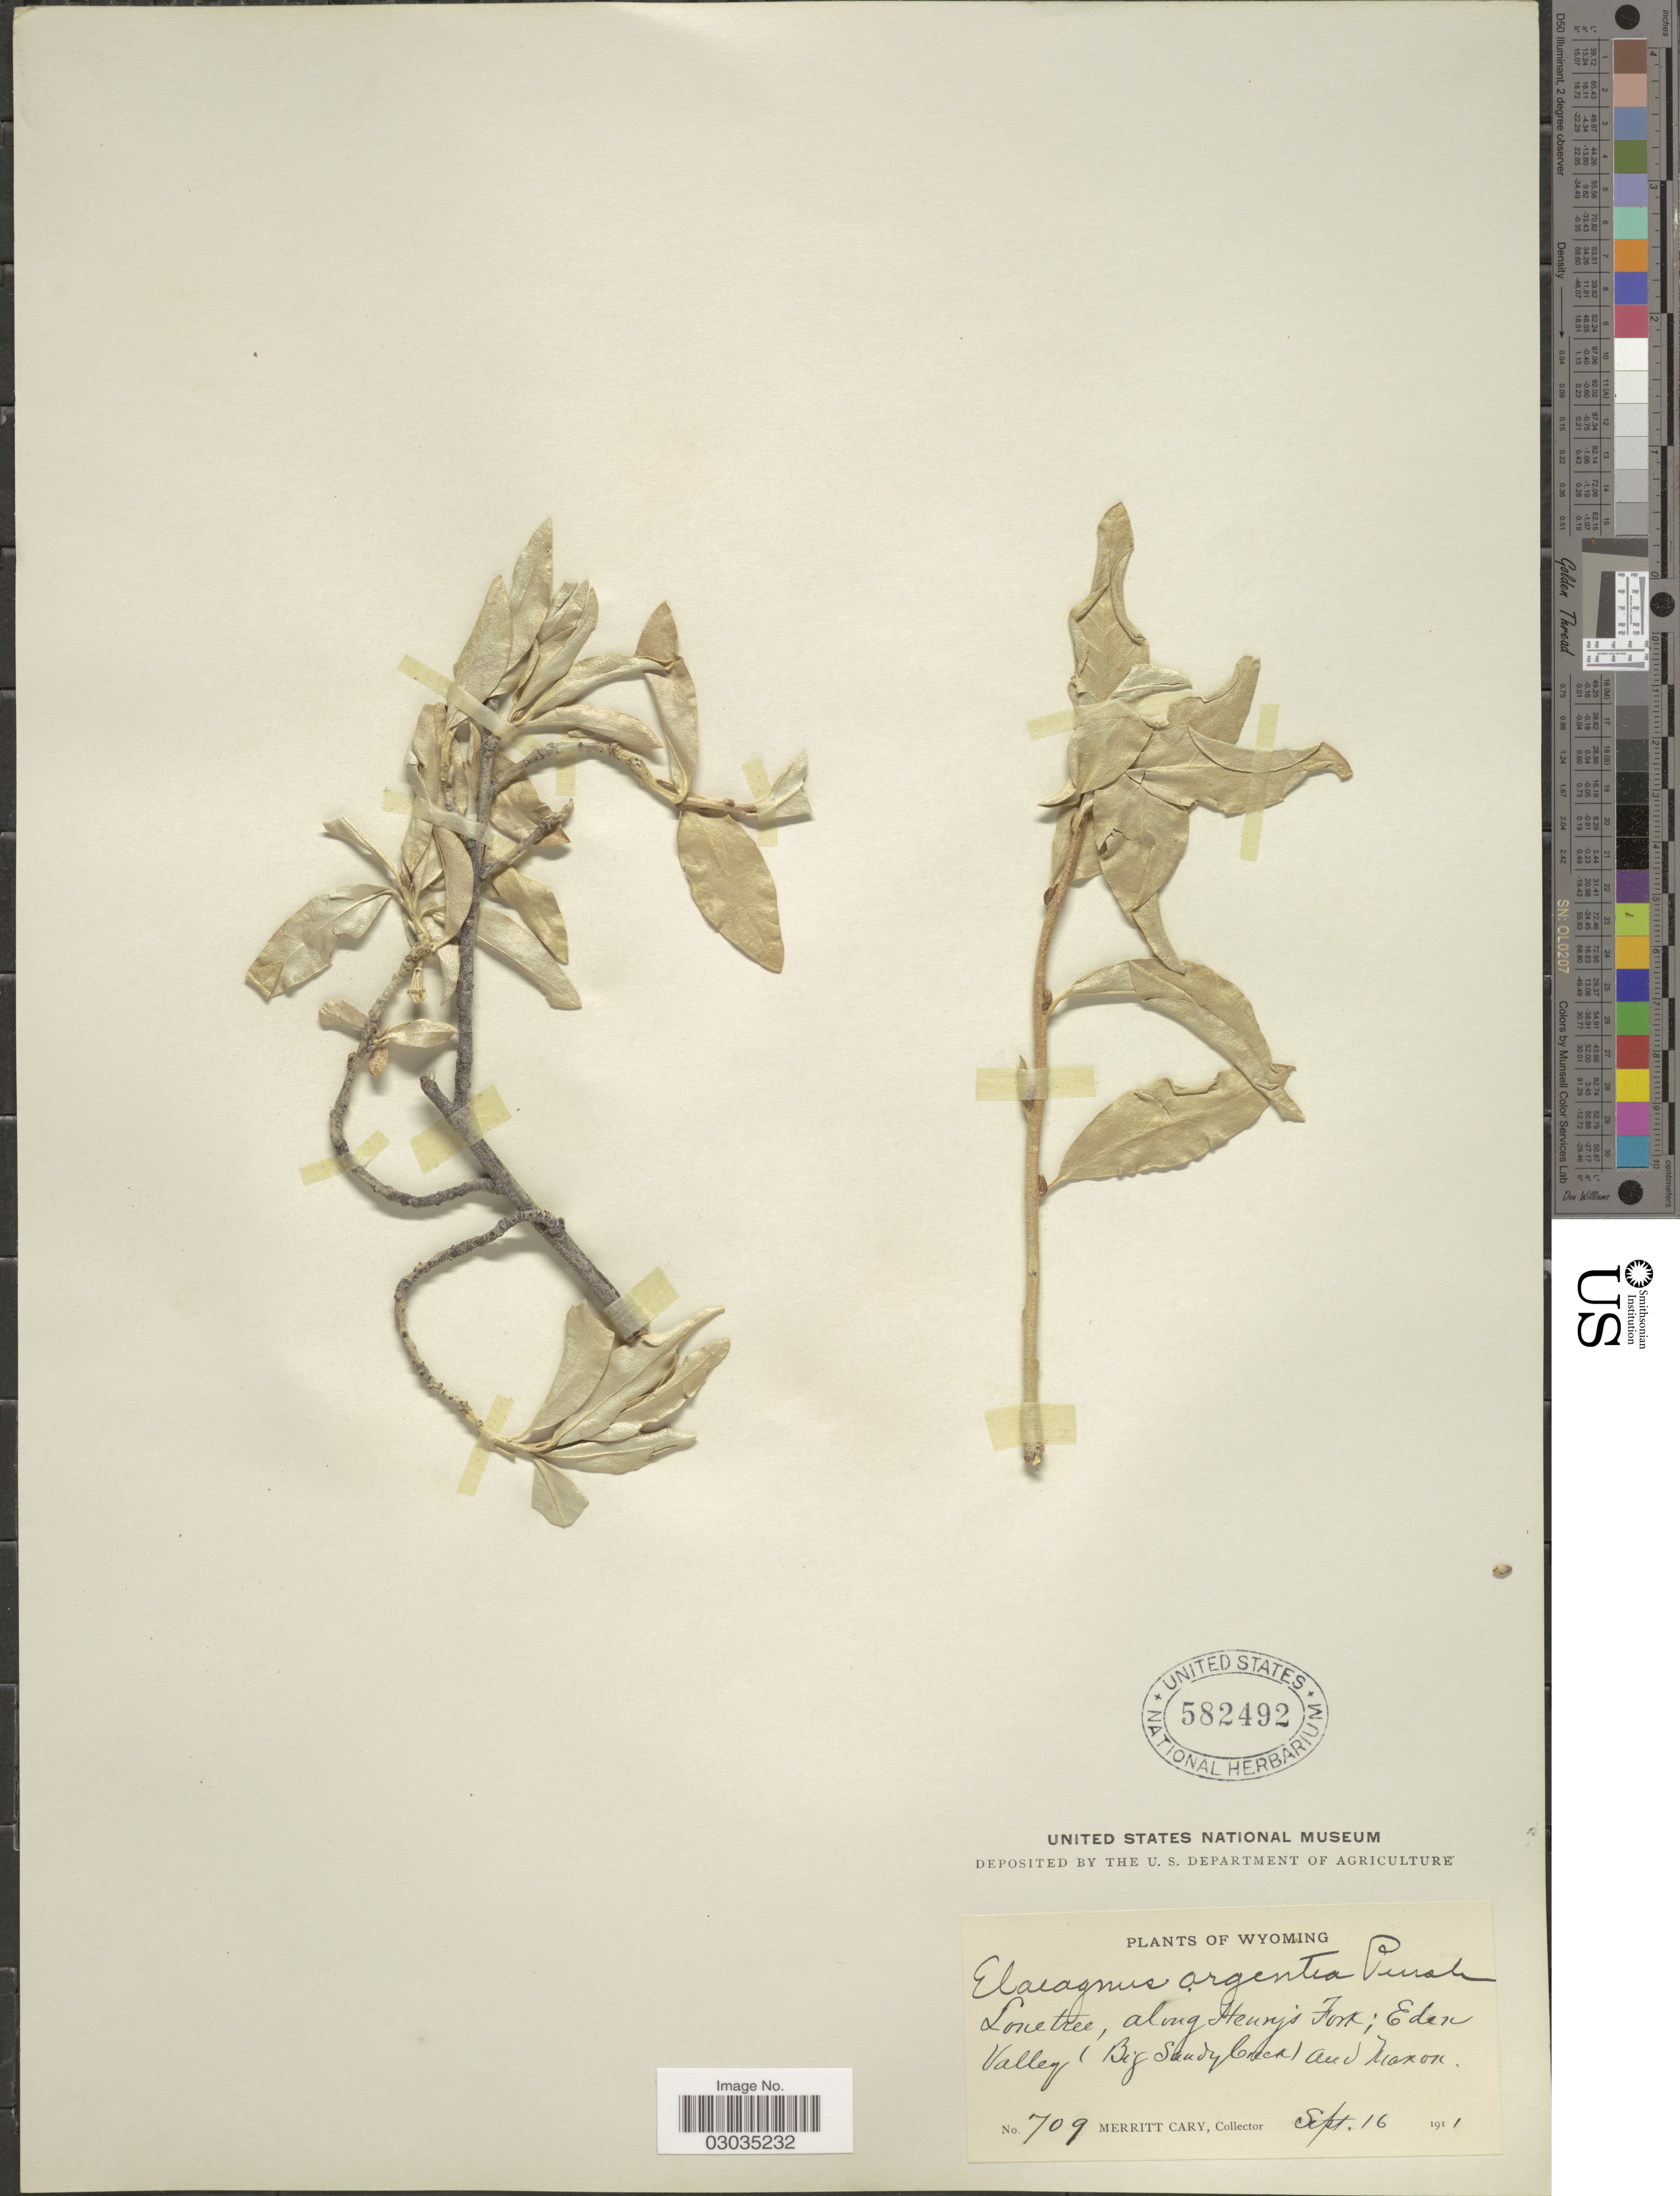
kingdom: Plantae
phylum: Tracheophyta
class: Magnoliopsida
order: Rosales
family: Elaeagnaceae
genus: Elaeagnus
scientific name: Elaeagnus commutata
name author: Bernh. ex Rydb.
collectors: C. Merritt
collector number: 709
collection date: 1911-09-16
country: United States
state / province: Wyoming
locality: Lonetree, along Henry's Fork, Eden Valley, Big Sandy Creek and Maxon.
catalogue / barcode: US 582492